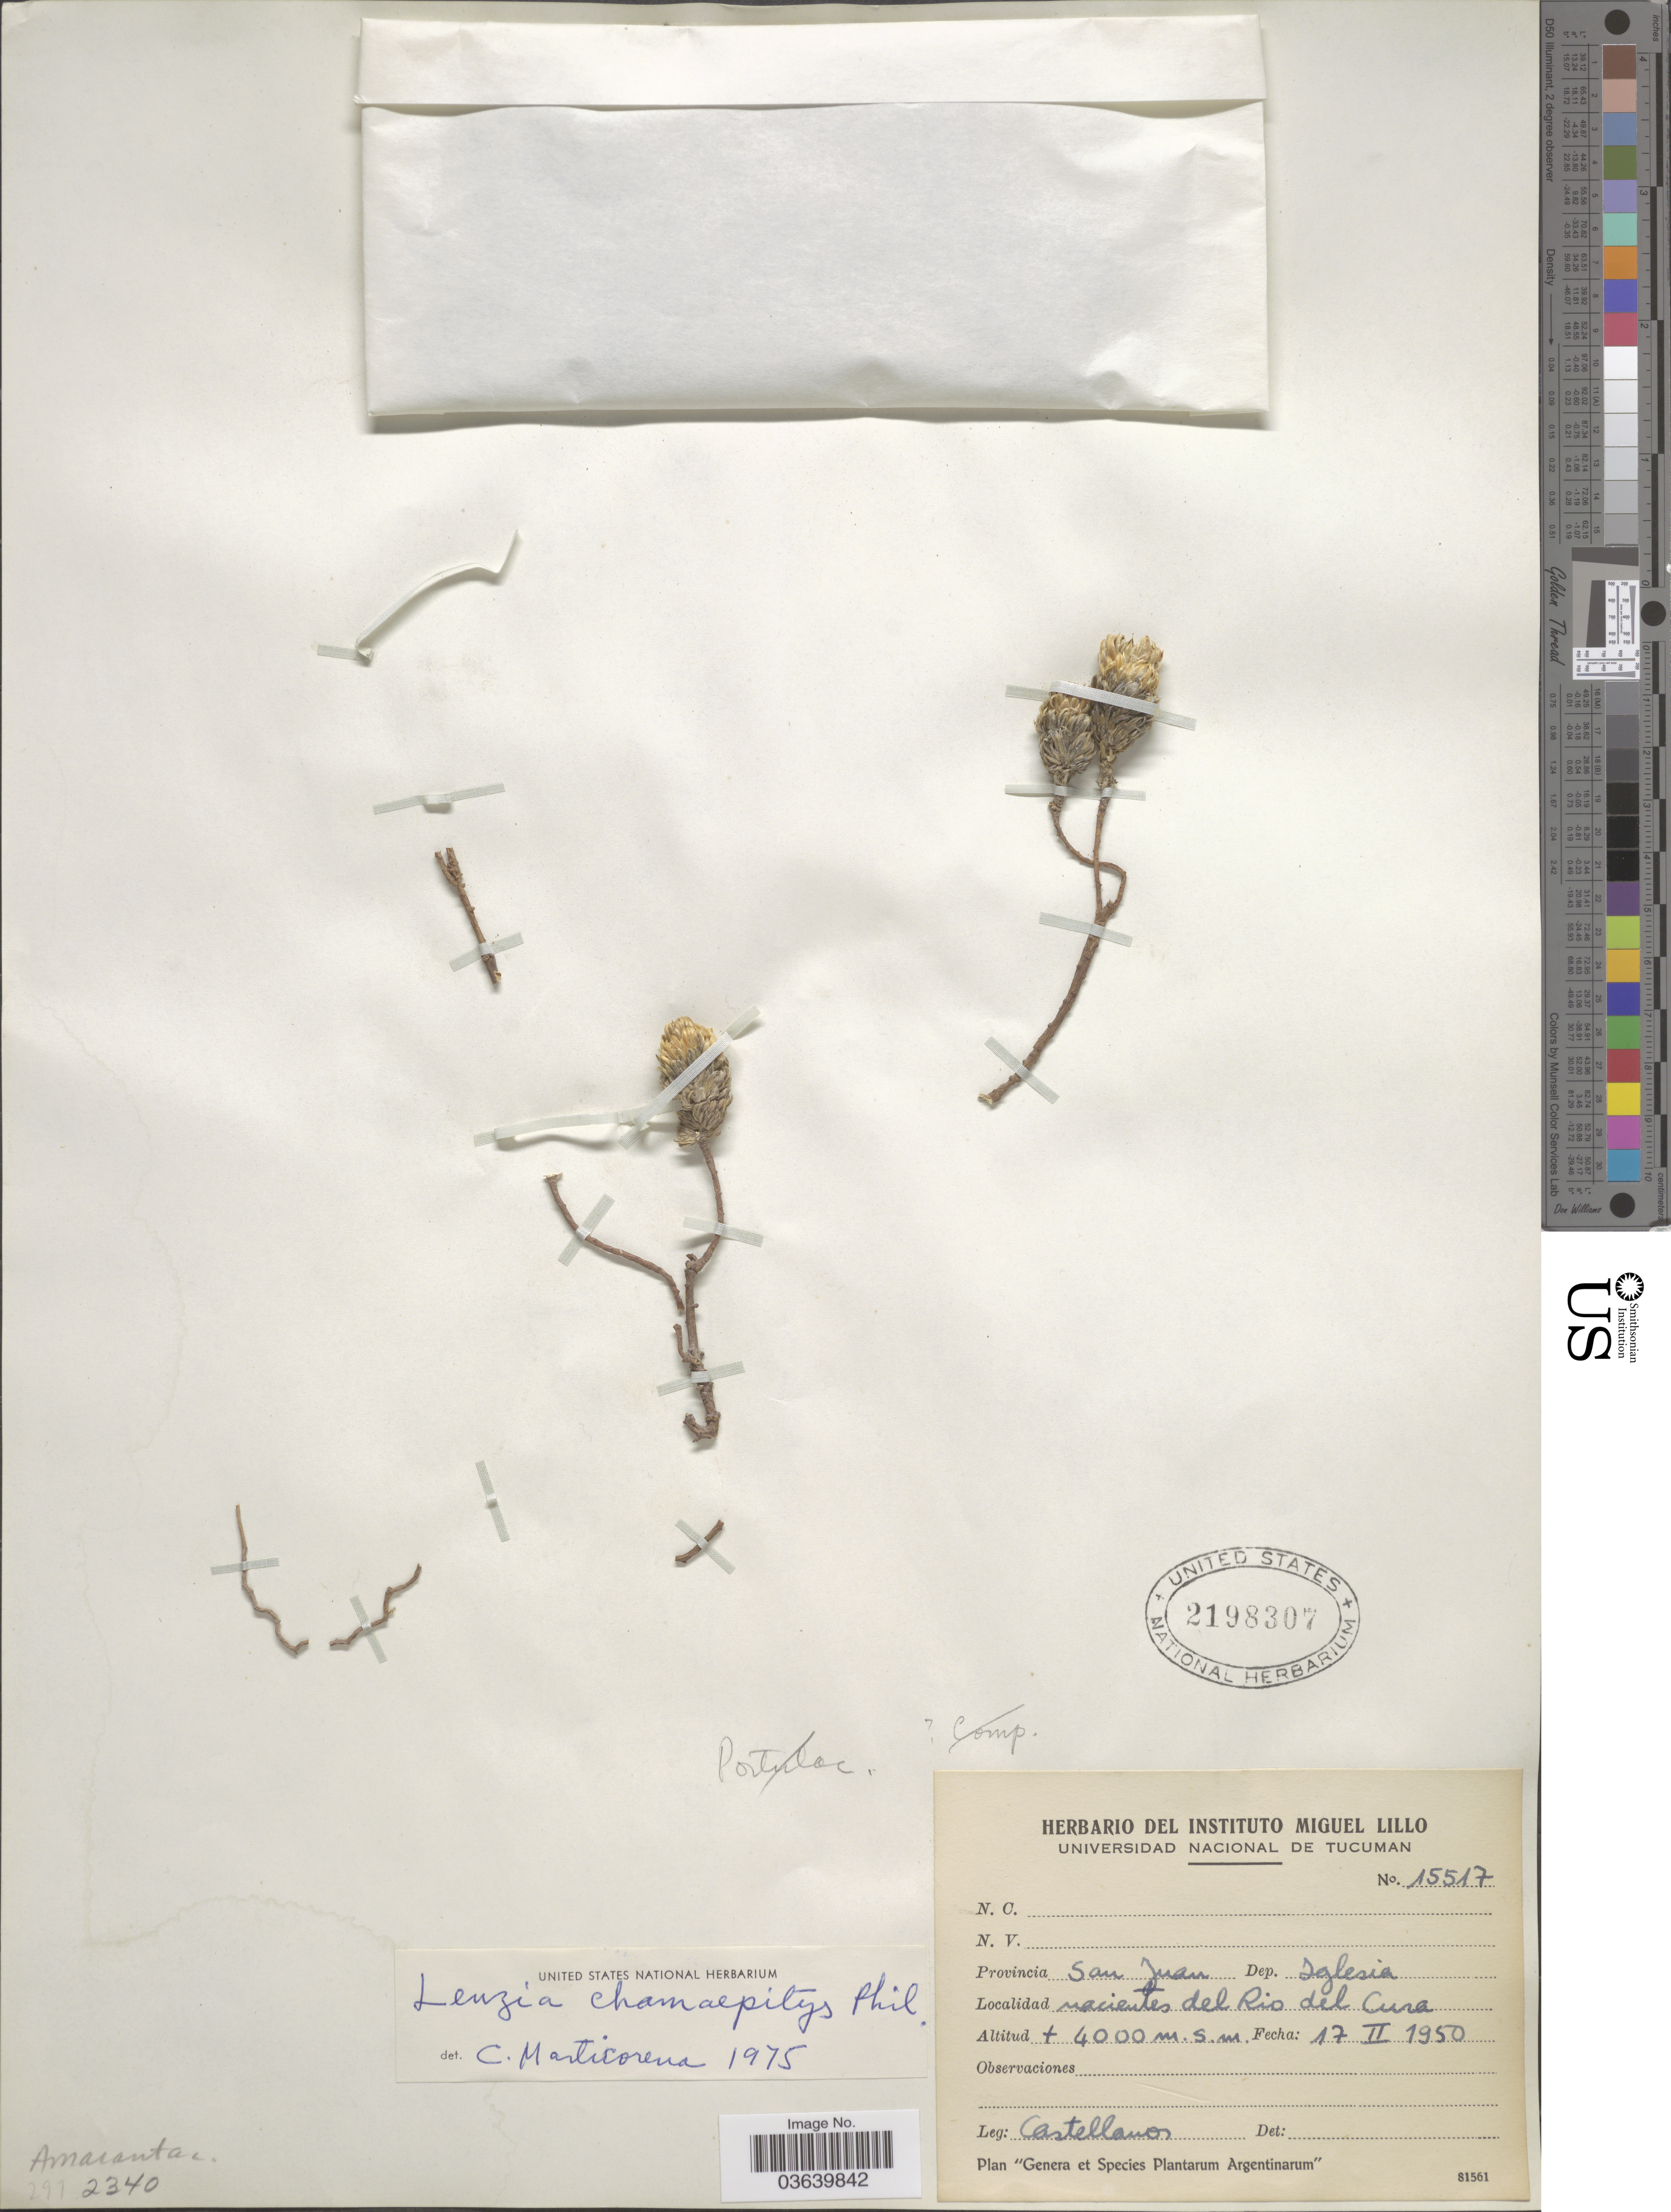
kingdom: Plantae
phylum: Tracheophyta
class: Magnoliopsida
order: Caryophyllales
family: Montiaceae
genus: Lenzia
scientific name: Lenzia chamaepitys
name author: Phil.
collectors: -- Castellanos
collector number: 15517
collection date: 1950-02-17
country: Argentina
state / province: San Juan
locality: Dep. Iglesia. Nacientes del Rio del Cura.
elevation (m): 4000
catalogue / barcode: US 2198307